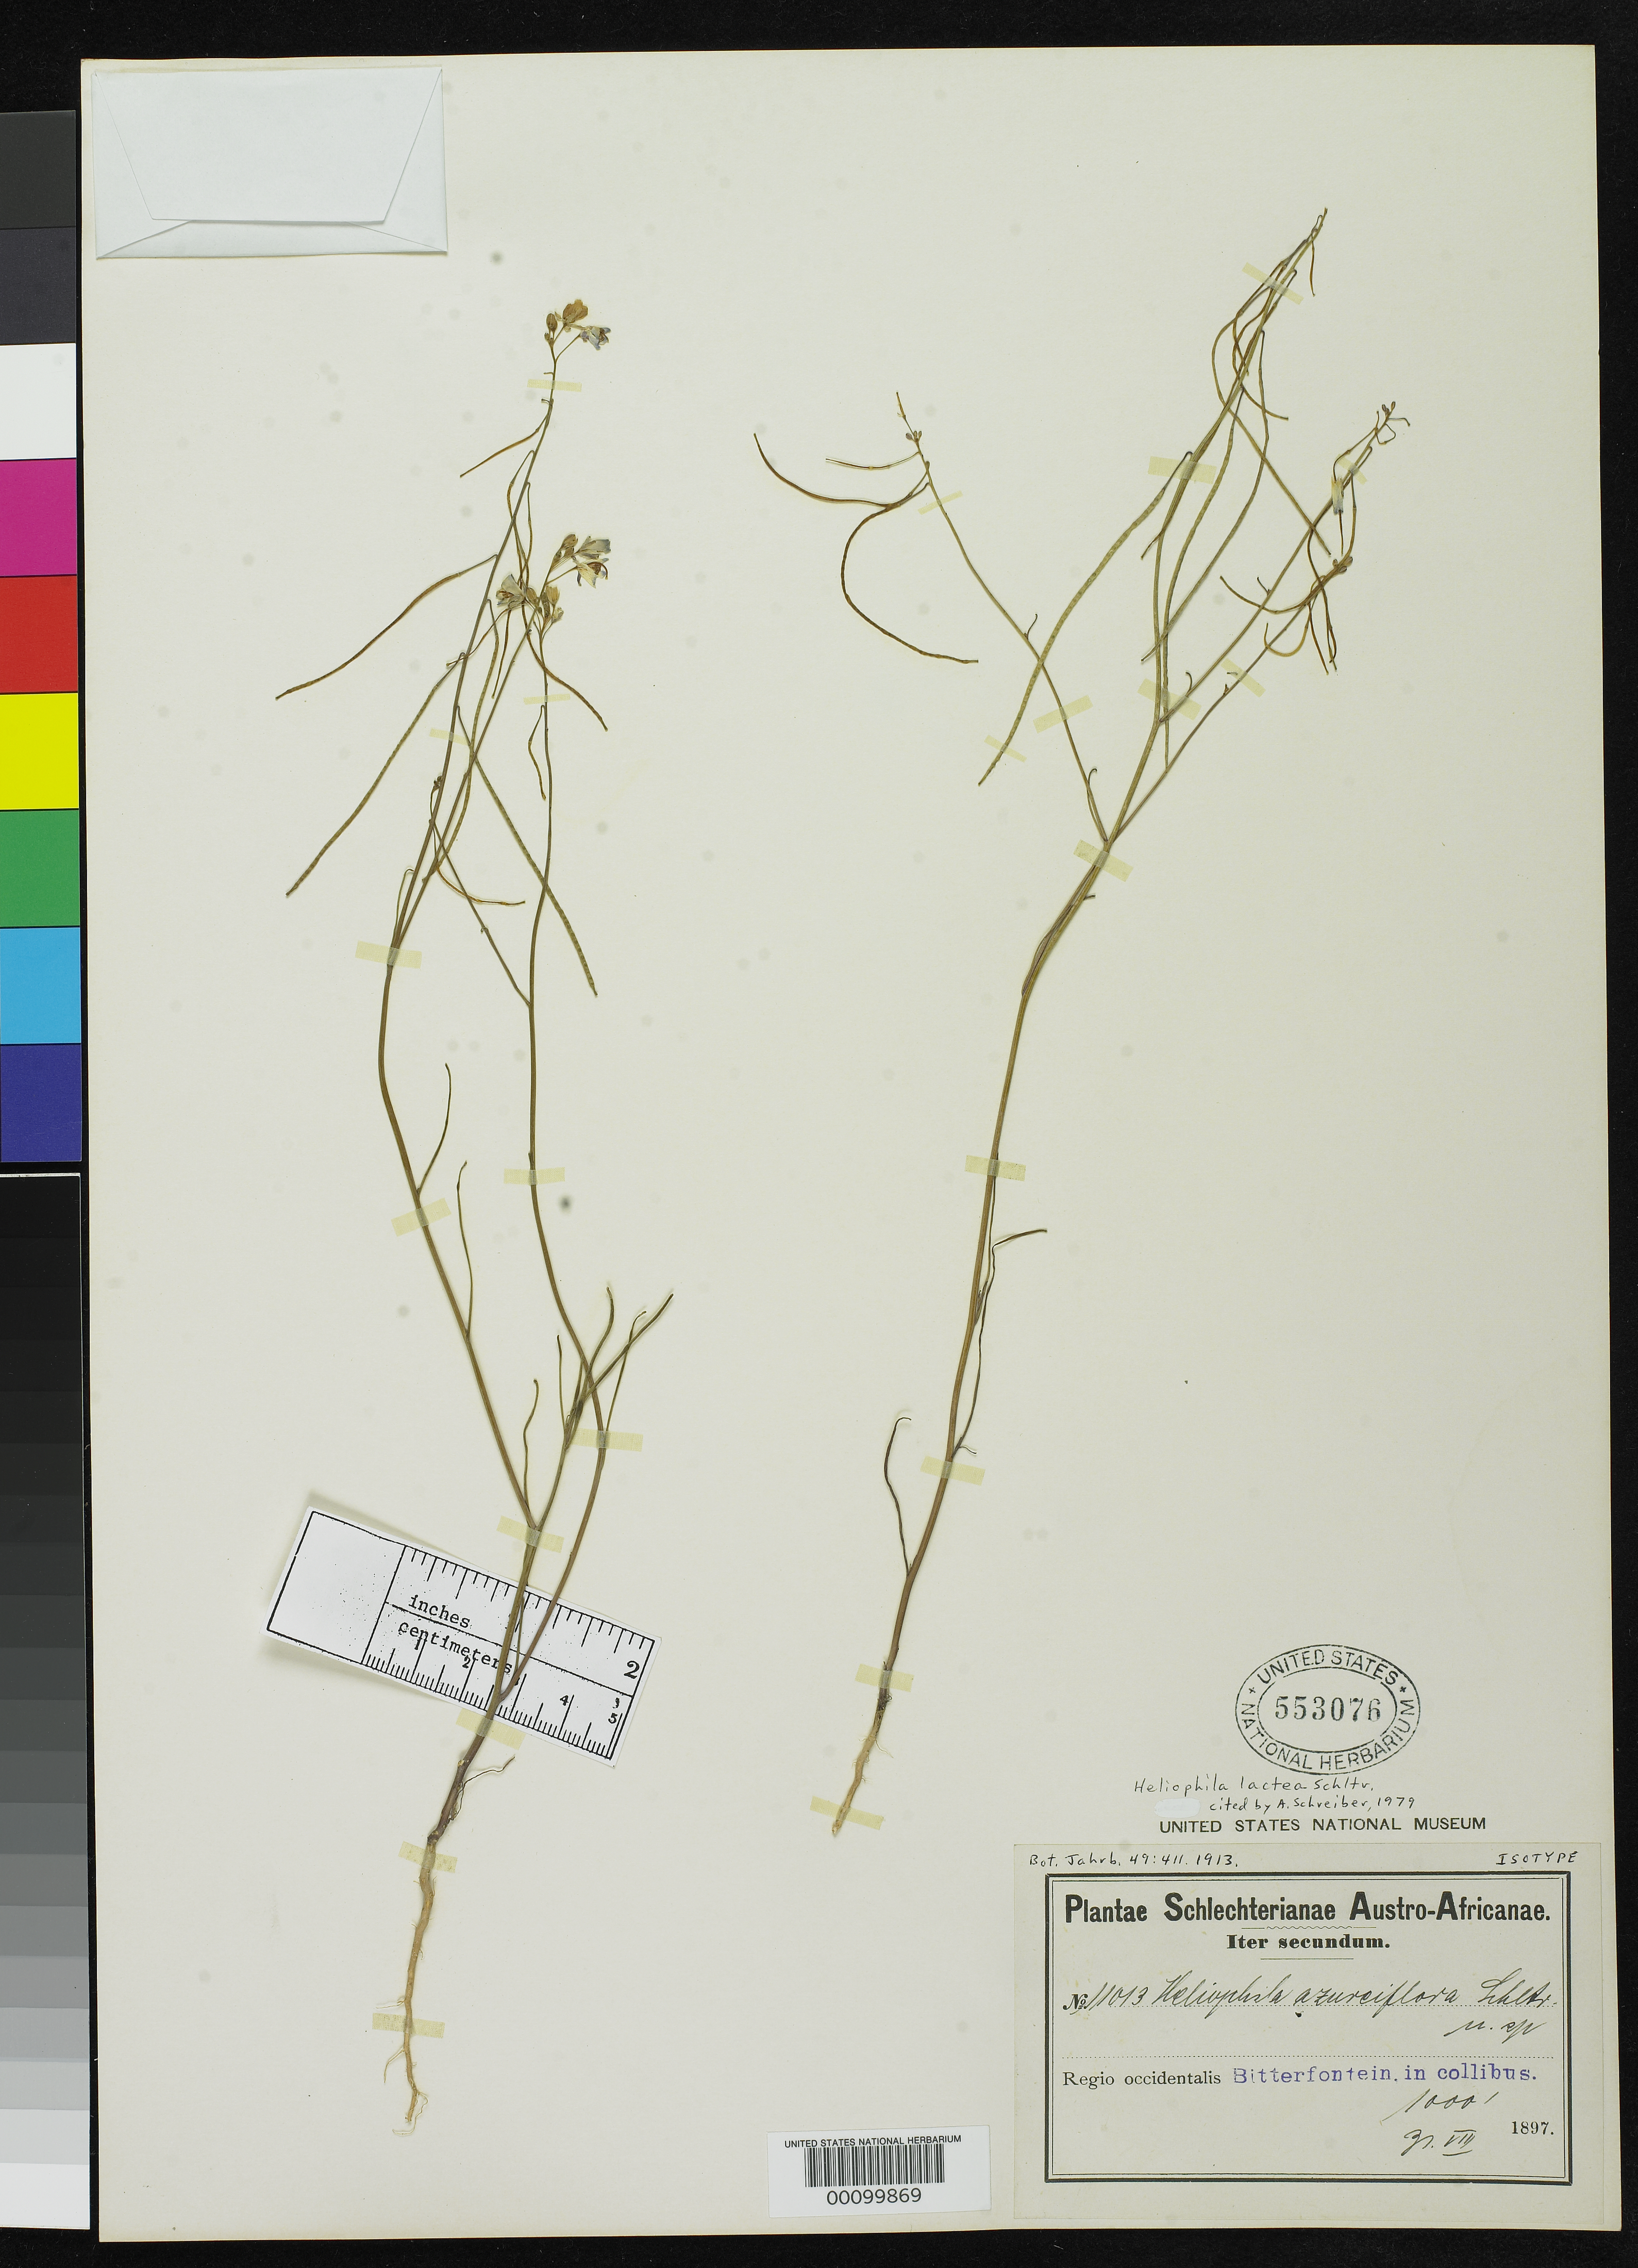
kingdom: Plantae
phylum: Tracheophyta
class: Magnoliopsida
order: Brassicales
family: Brassicaceae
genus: Heliophila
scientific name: Heliophila azureiflora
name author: Schltr.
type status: Isotype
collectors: F. R. R. Schlechter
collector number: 11013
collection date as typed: Aug 1897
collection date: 1897-08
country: South Africa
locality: Regio occidentalis. Bitterfontein.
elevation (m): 305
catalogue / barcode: US 553076